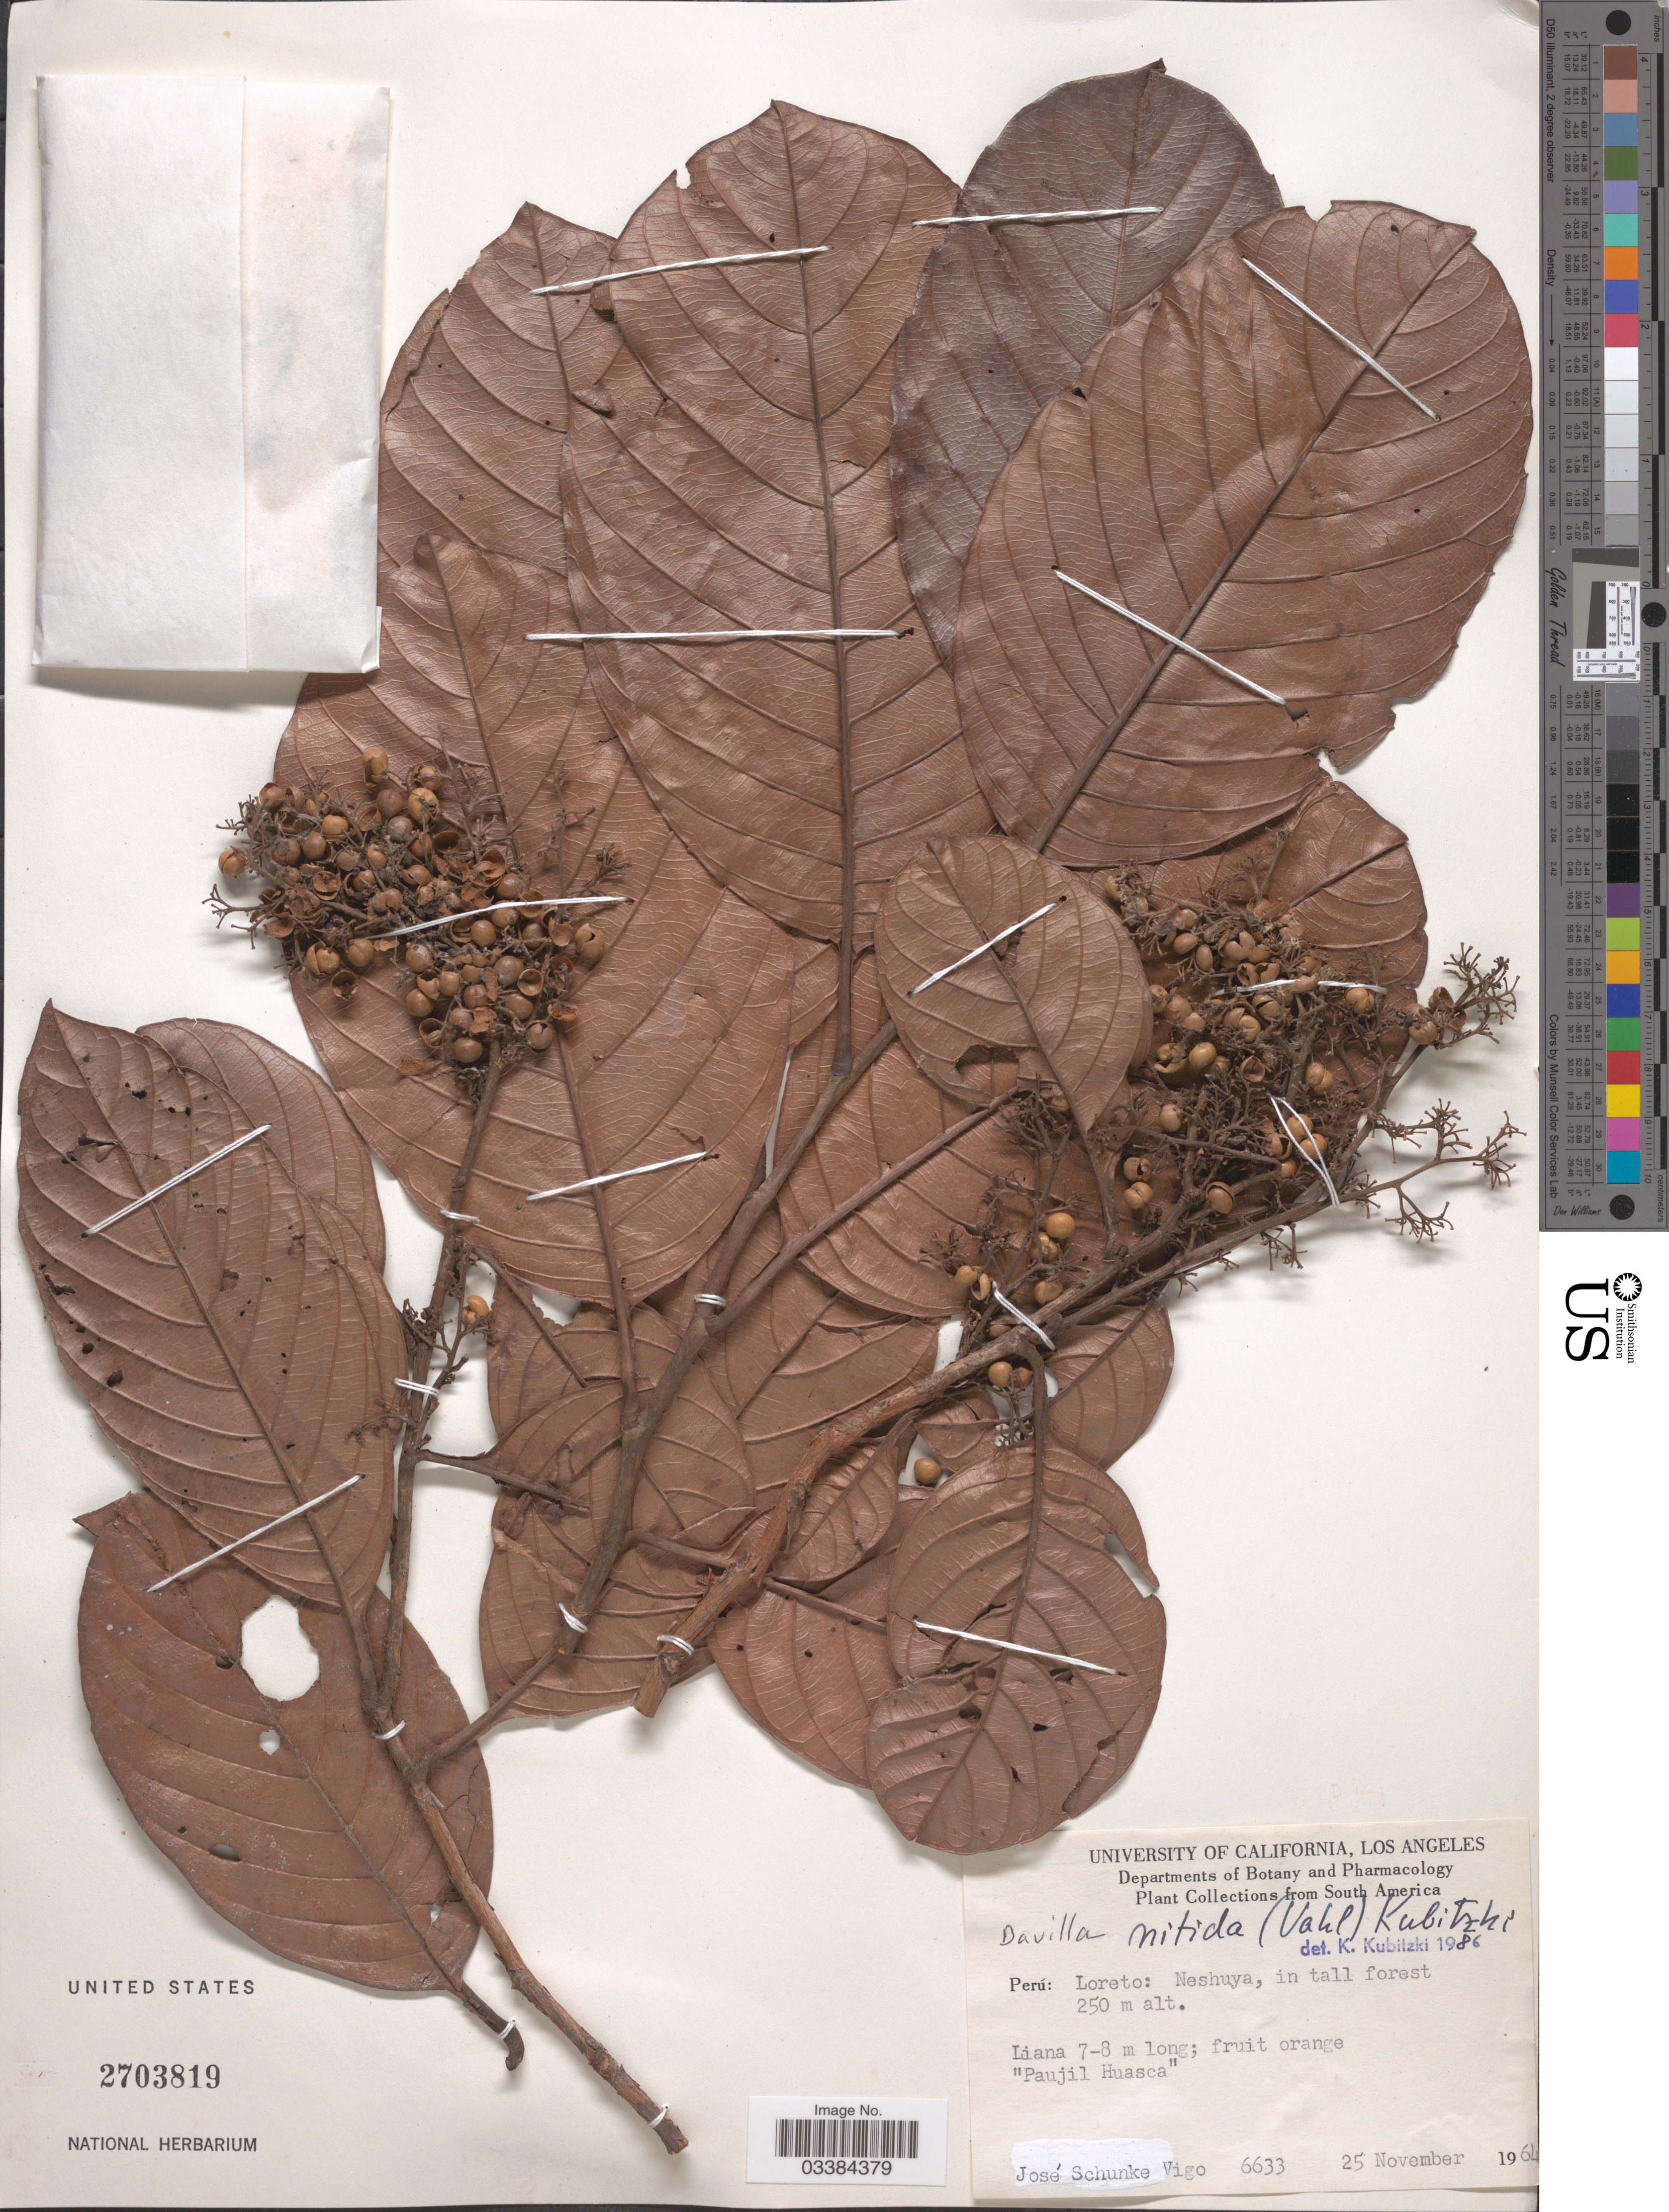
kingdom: Plantae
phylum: Tracheophyta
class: Magnoliopsida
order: Dilleniales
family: Dilleniaceae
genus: Davilla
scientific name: Davilla nitida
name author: (Vahl) Kubitzki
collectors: J. Schunke Vigo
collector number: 6633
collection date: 1964-11-25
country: Peru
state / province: Loreto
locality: Neshuya, in tall forest.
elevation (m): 250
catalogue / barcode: US 2703819